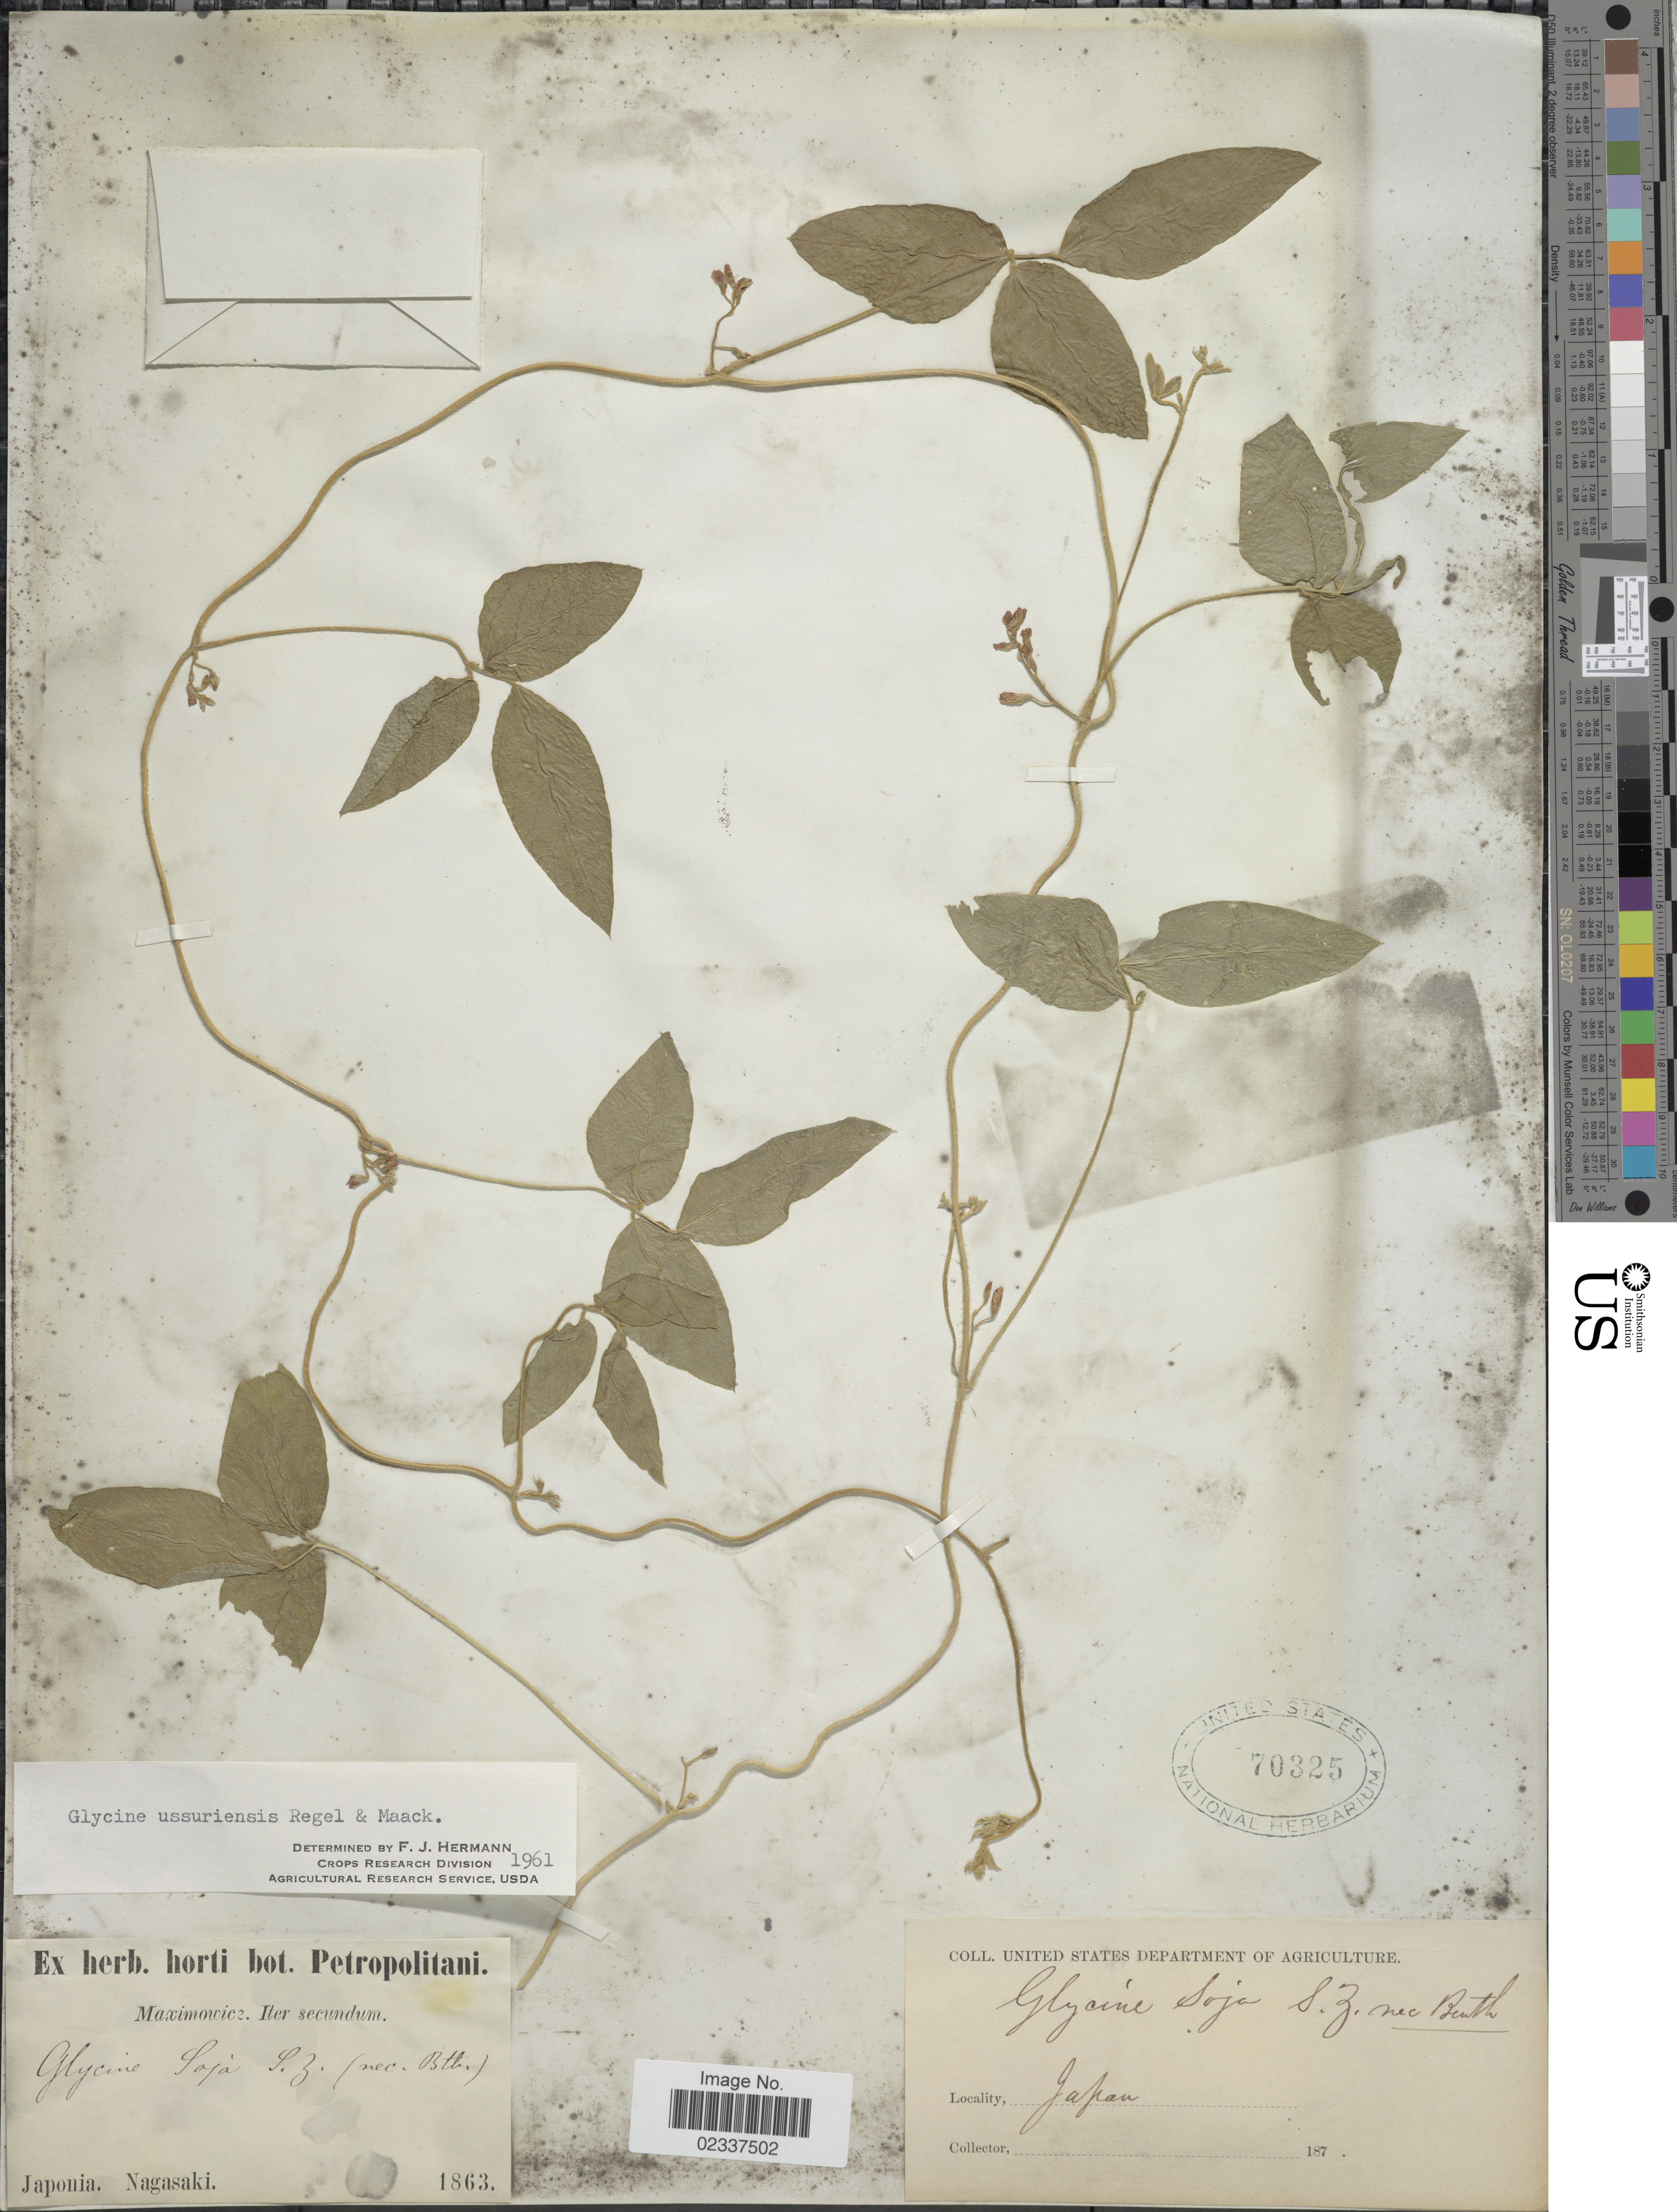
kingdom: Plantae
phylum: Tracheophyta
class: Magnoliopsida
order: Fabales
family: Fabaceae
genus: Glycine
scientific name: Glycine soja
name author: Siebold & Zucc.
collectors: Maximowicz, --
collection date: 1863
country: Japan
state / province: Nagasaki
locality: Iter secundum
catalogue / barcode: US 70325